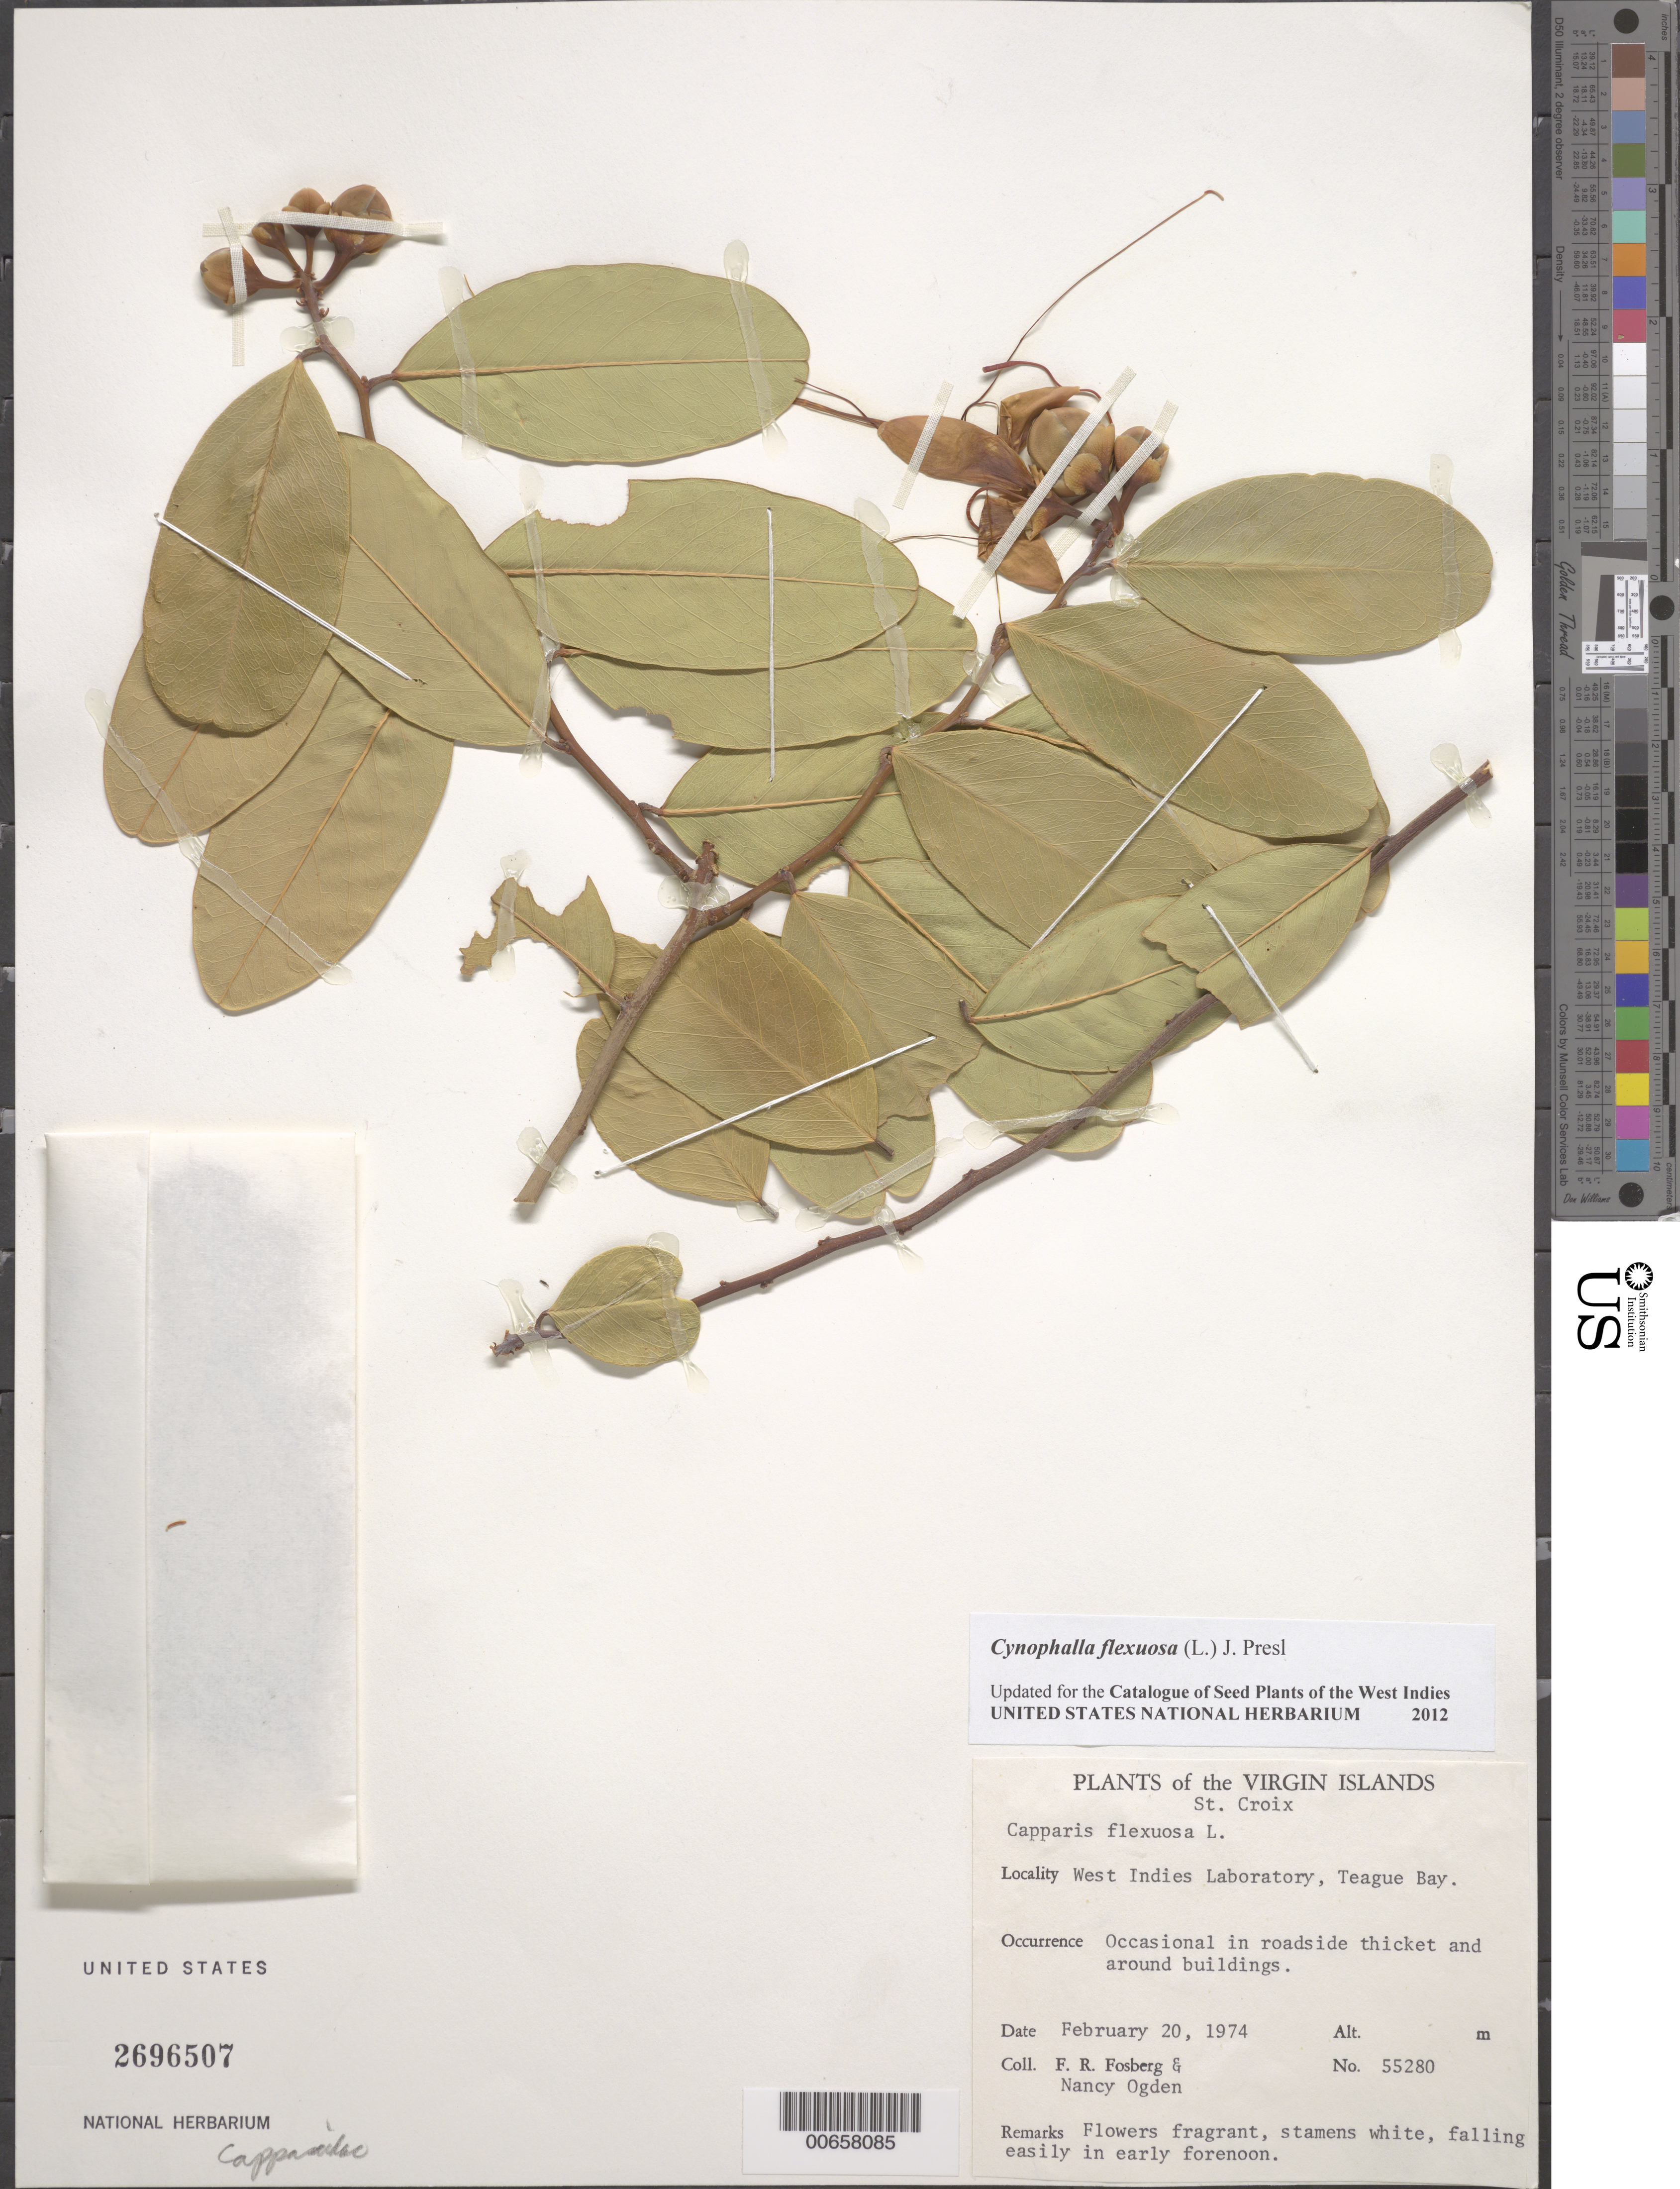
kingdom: Plantae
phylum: Tracheophyta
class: Magnoliopsida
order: Brassicales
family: Capparaceae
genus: Capparis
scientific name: Capparis flexuosa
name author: (L.) L.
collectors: F. R. Fosberg & N. Ogden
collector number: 55280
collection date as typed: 20 Feb 1974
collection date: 1974-02-20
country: U.S. Virgin Islands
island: St. Croix Island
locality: West Indies Laboratory, Teague Bay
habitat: In roadside thicket and around buildings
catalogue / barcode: US 2696507